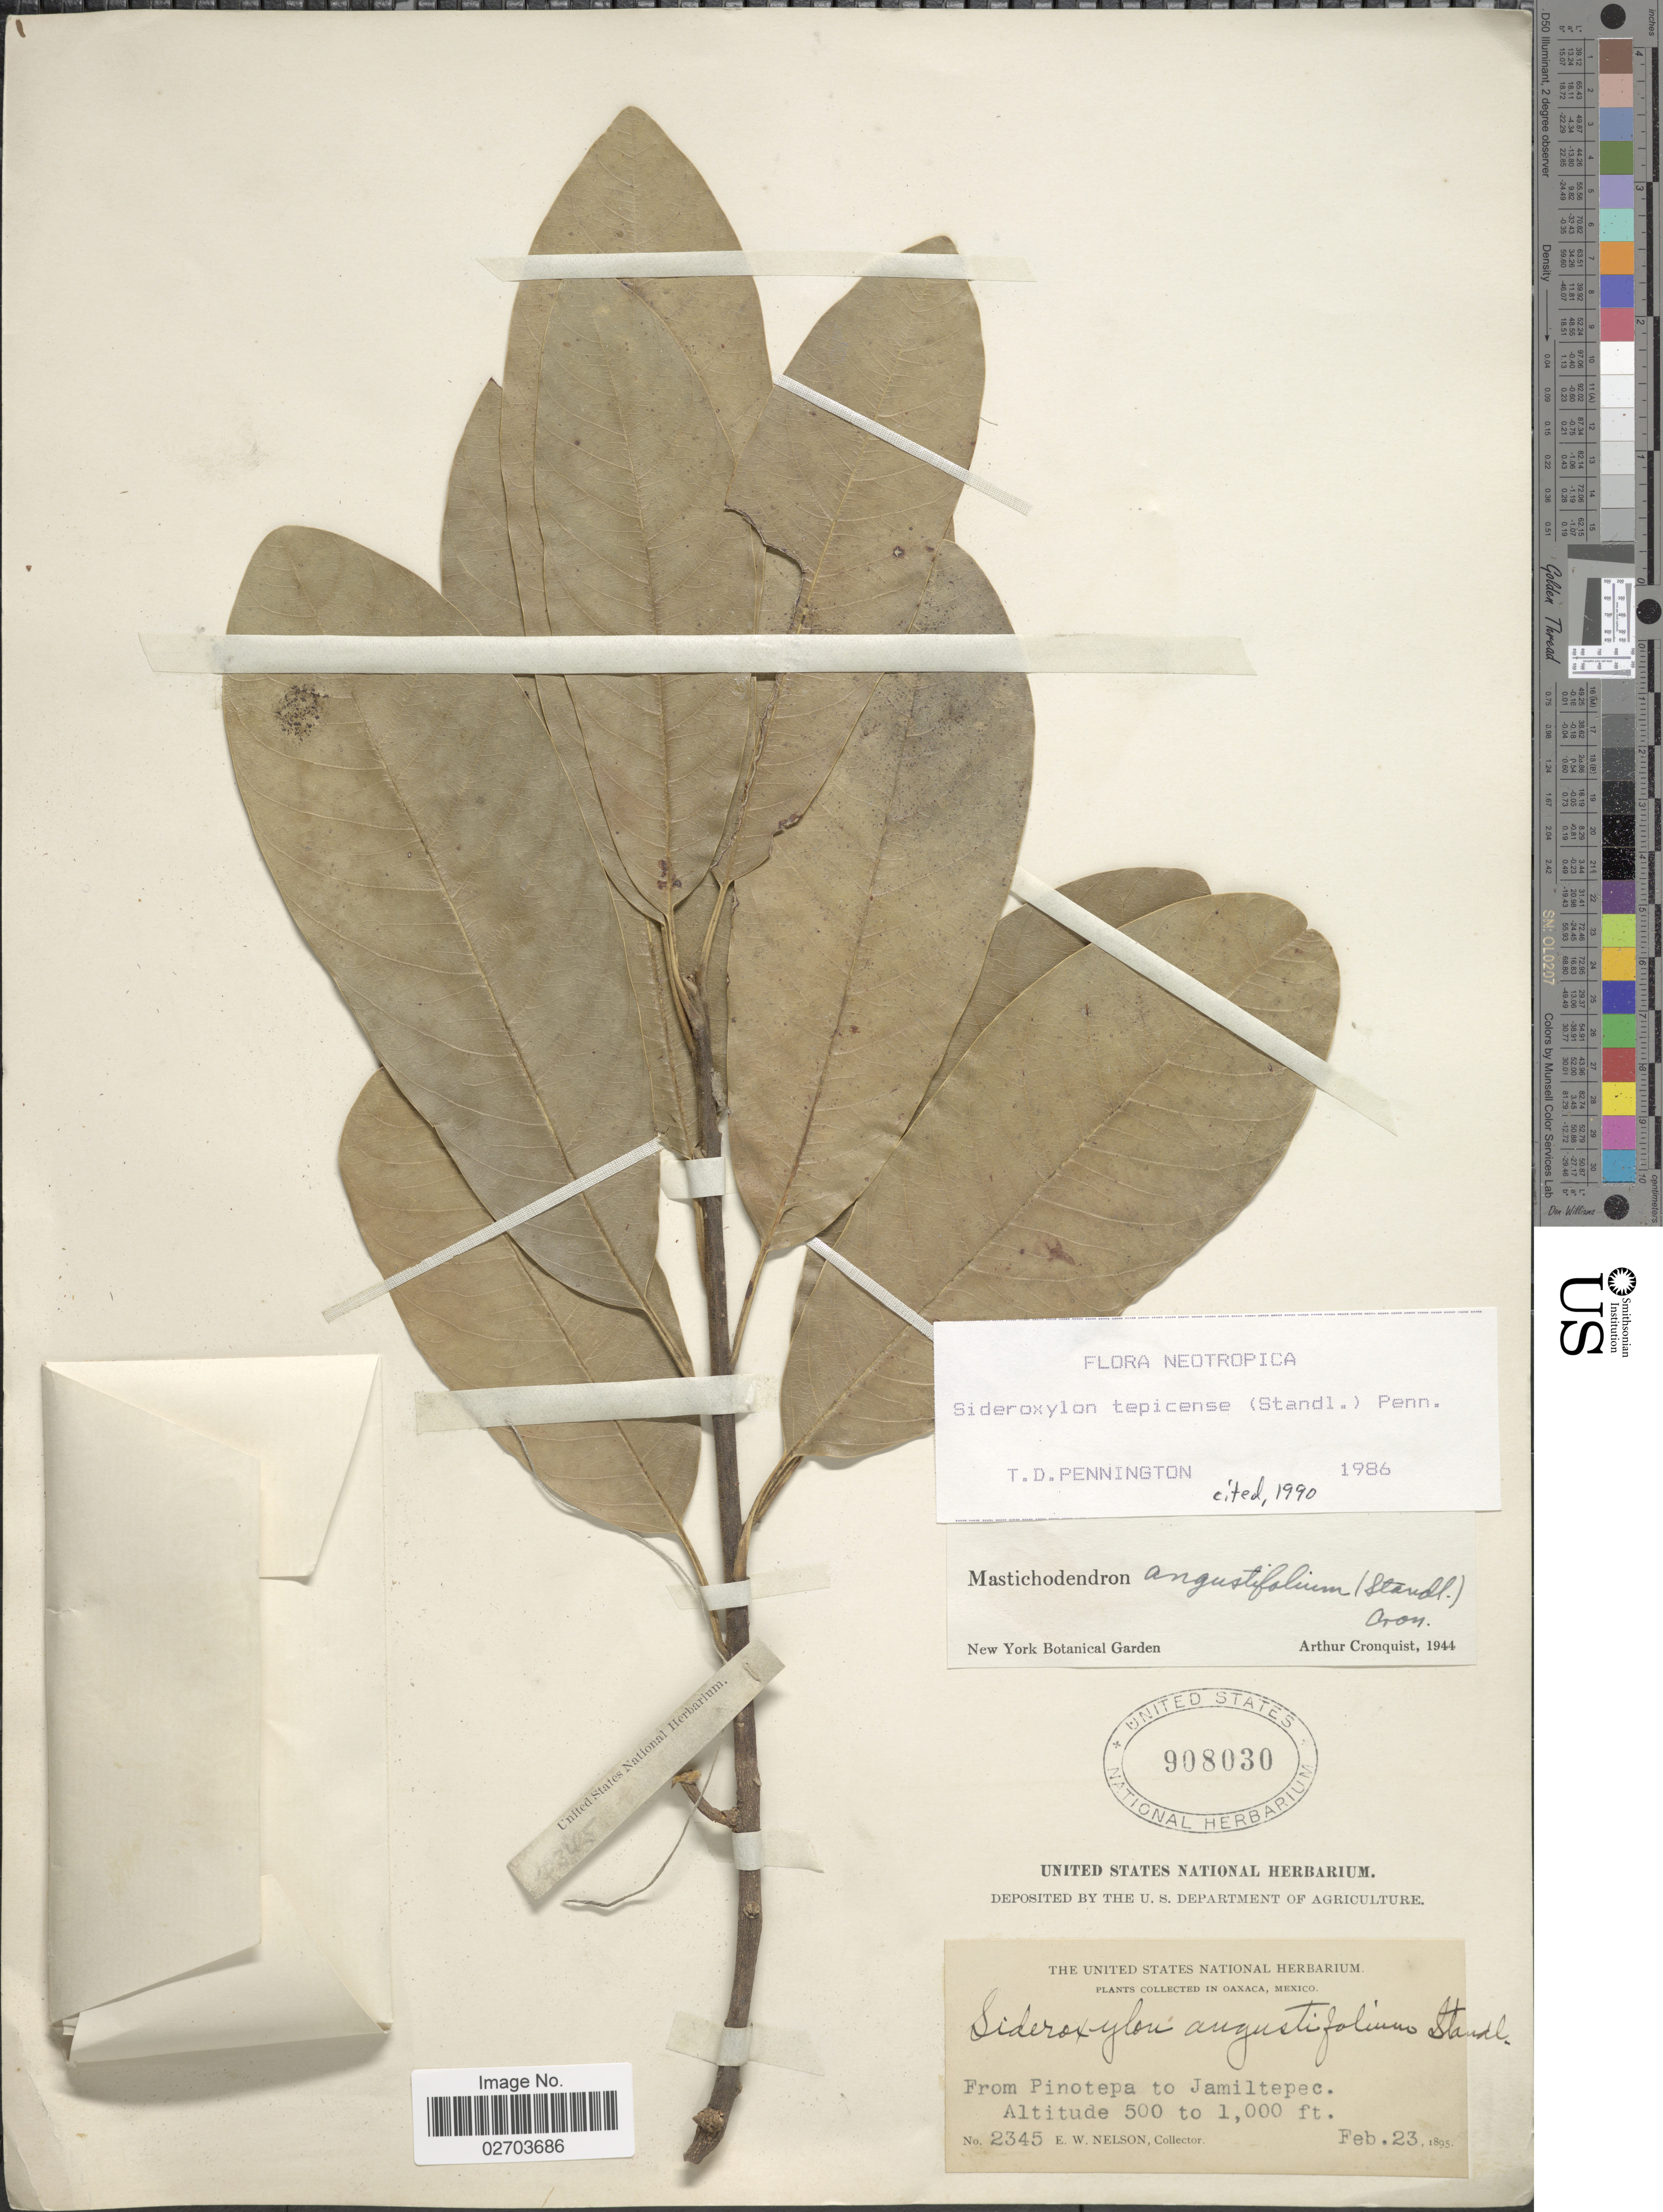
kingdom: Plantae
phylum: Tracheophyta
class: Magnoliopsida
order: Ericales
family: Sapotaceae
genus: Sideroxylon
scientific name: Sideroxylon tepicense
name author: (Standl.) T.D. Penn.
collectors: E. W. Nelson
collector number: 2345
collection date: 1895-02-23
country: Mexico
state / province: Oaxaca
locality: From Pinotepa to Jamiltepec.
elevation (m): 152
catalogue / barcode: US 908030